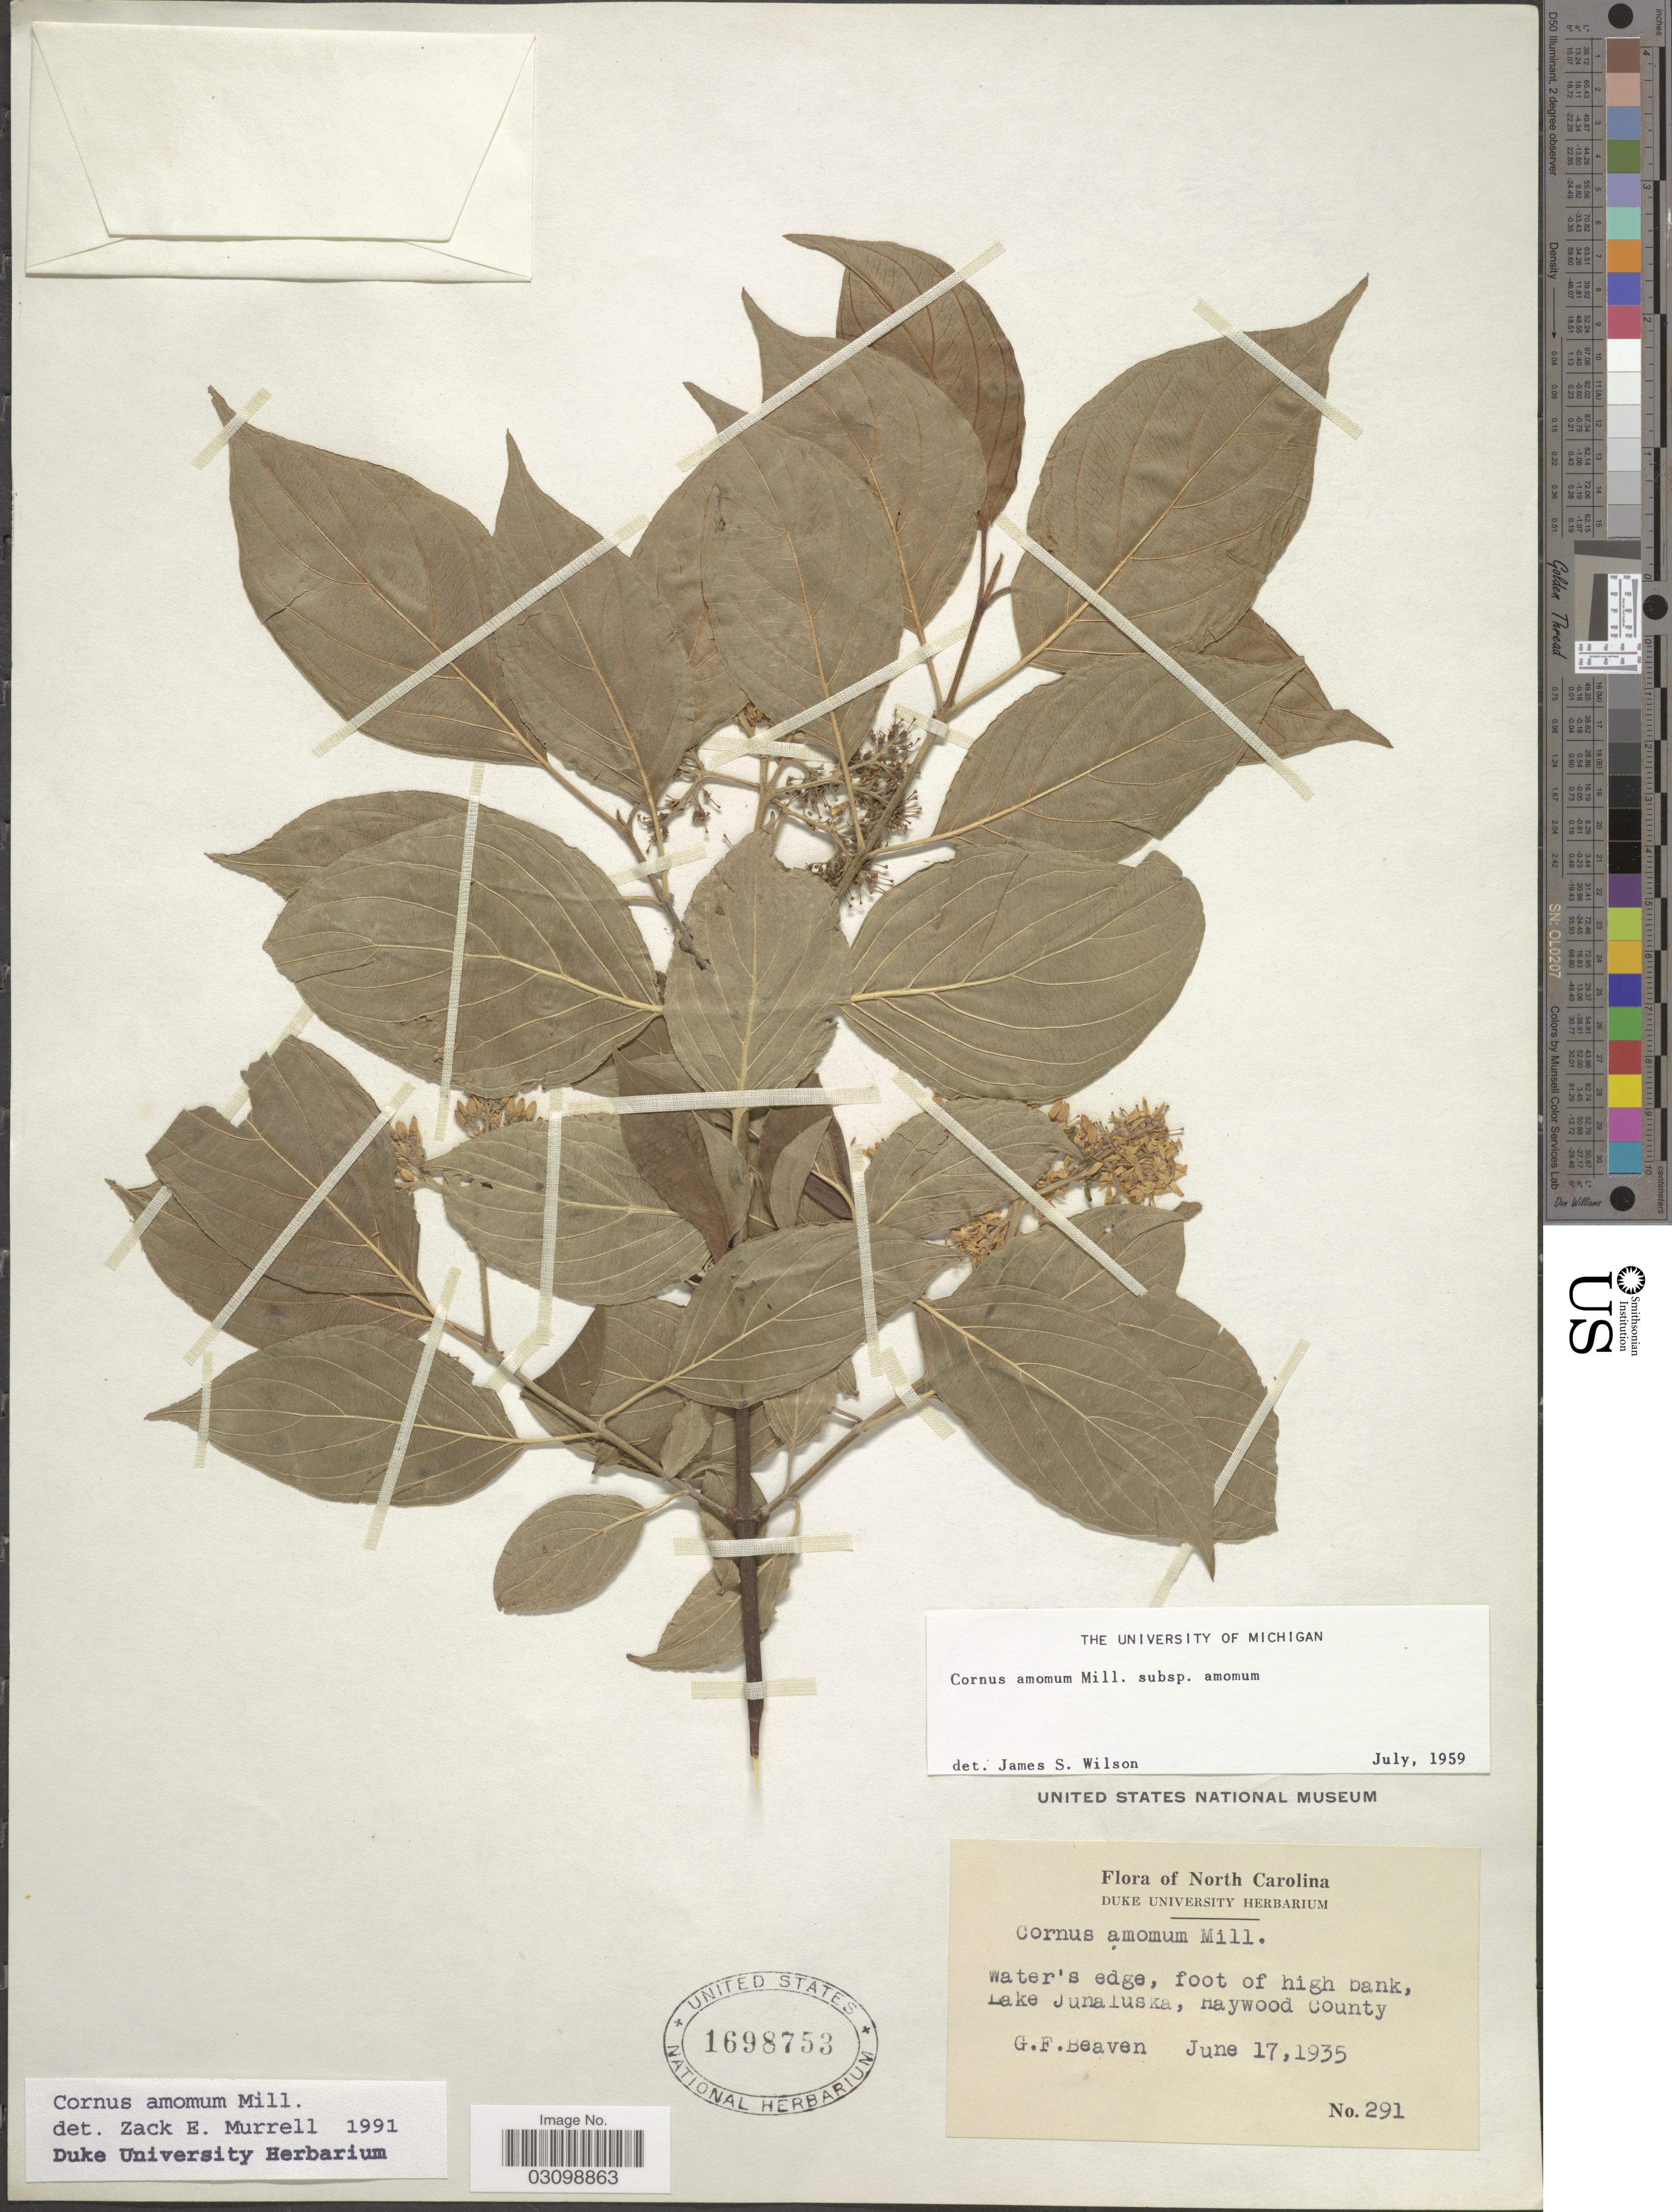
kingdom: Plantae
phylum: Tracheophyta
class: Magnoliopsida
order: Cornales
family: Cornaceae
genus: Cornus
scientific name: Cornus amomum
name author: Mill.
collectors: G. Beaven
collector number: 291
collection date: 1935-06-17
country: United States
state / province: North Carolina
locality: Water's edge, foot of high bank, Lake Junaluska, Haywood County.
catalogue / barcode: US 1698753